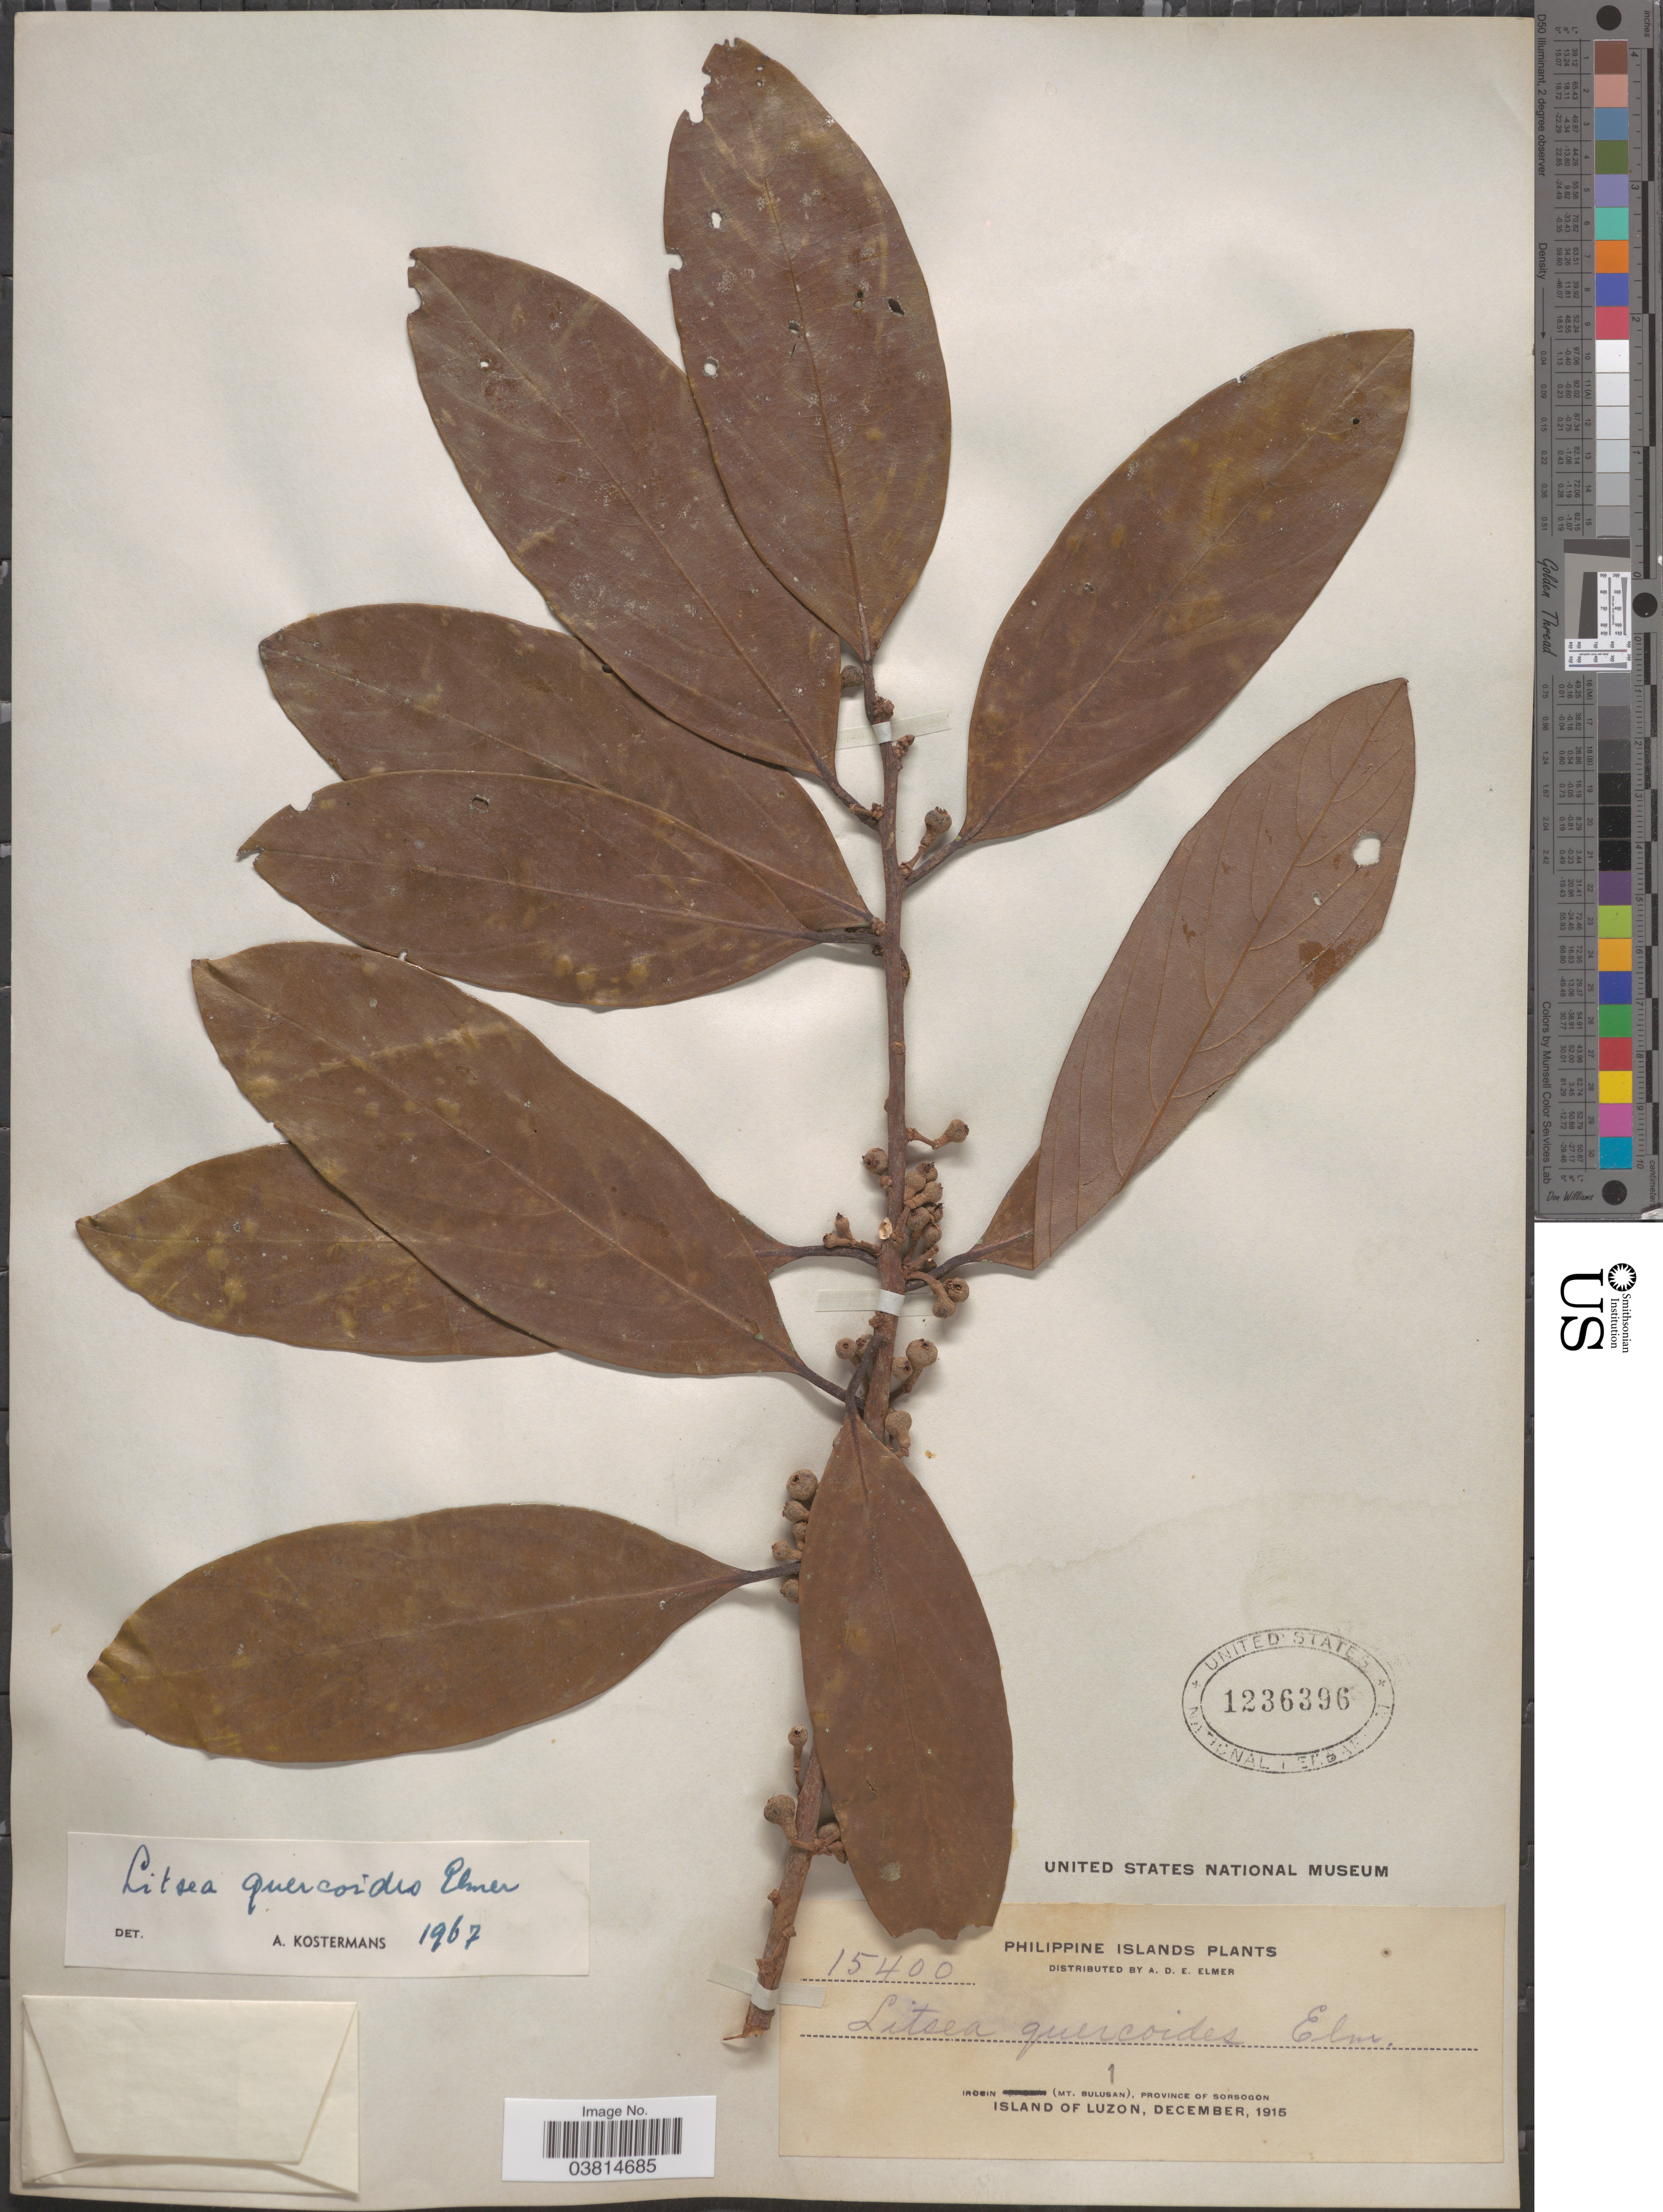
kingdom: Plantae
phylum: Tracheophyta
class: Magnoliopsida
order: Laurales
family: Lauraceae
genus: Litsea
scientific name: Litsea quercoides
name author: Elmer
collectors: A. D. E. Elmer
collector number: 15400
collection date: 1915-12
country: Philippines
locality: Irosin (Mt. Bulusan), Province of Sorsogon. Island of Luzon.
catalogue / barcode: US 1236396